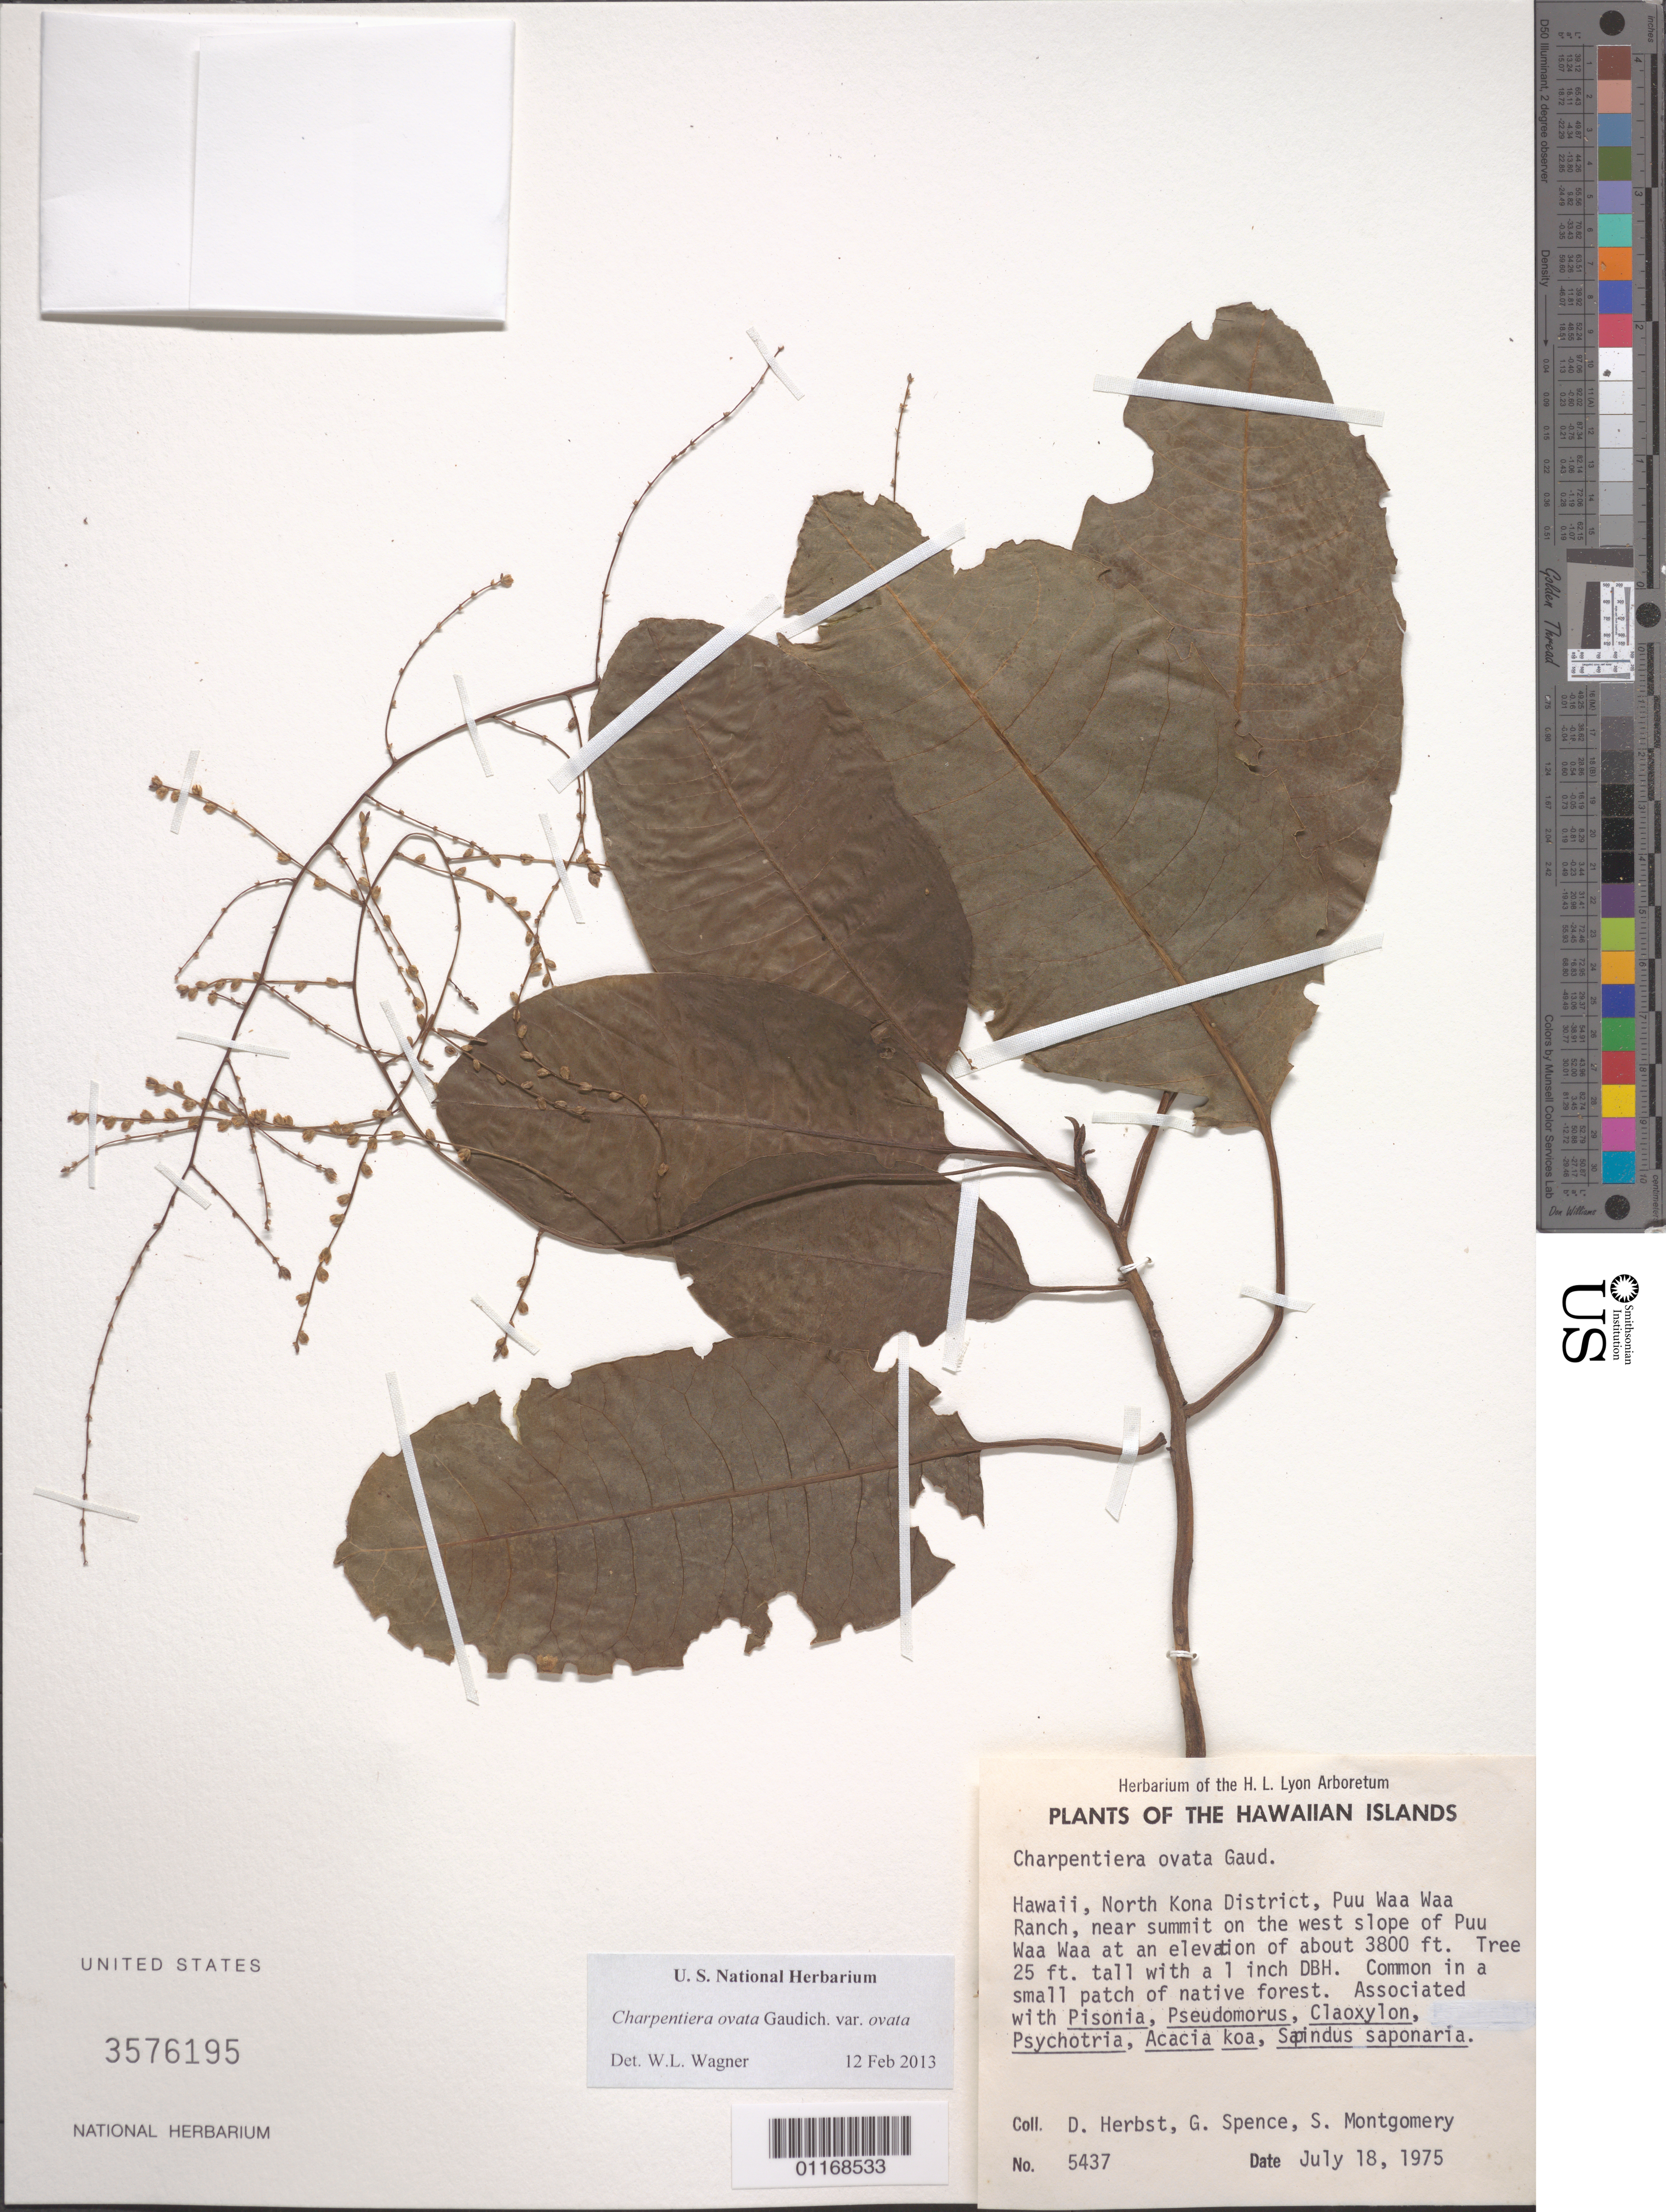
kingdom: Plantae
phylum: Tracheophyta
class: Magnoliopsida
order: Caryophyllales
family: Amaranthaceae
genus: Charpentiera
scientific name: Charpentiera ovata var. ovata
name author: Gaudich.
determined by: Wagner, W. L., (BOT), Smithsonian Institution - National Museum of Natural History (UNITED STATES)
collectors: D. R. Herbst, G. Spence & S. Montgomery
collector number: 5437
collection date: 1975-07-18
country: United States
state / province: Hawaii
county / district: Hawaii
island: Hawaii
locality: North Kona District, Pu'u Waa Waa Ranch, near summit on the west slope of Pu'u Waa Waa.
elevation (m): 1158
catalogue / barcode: US 3576195